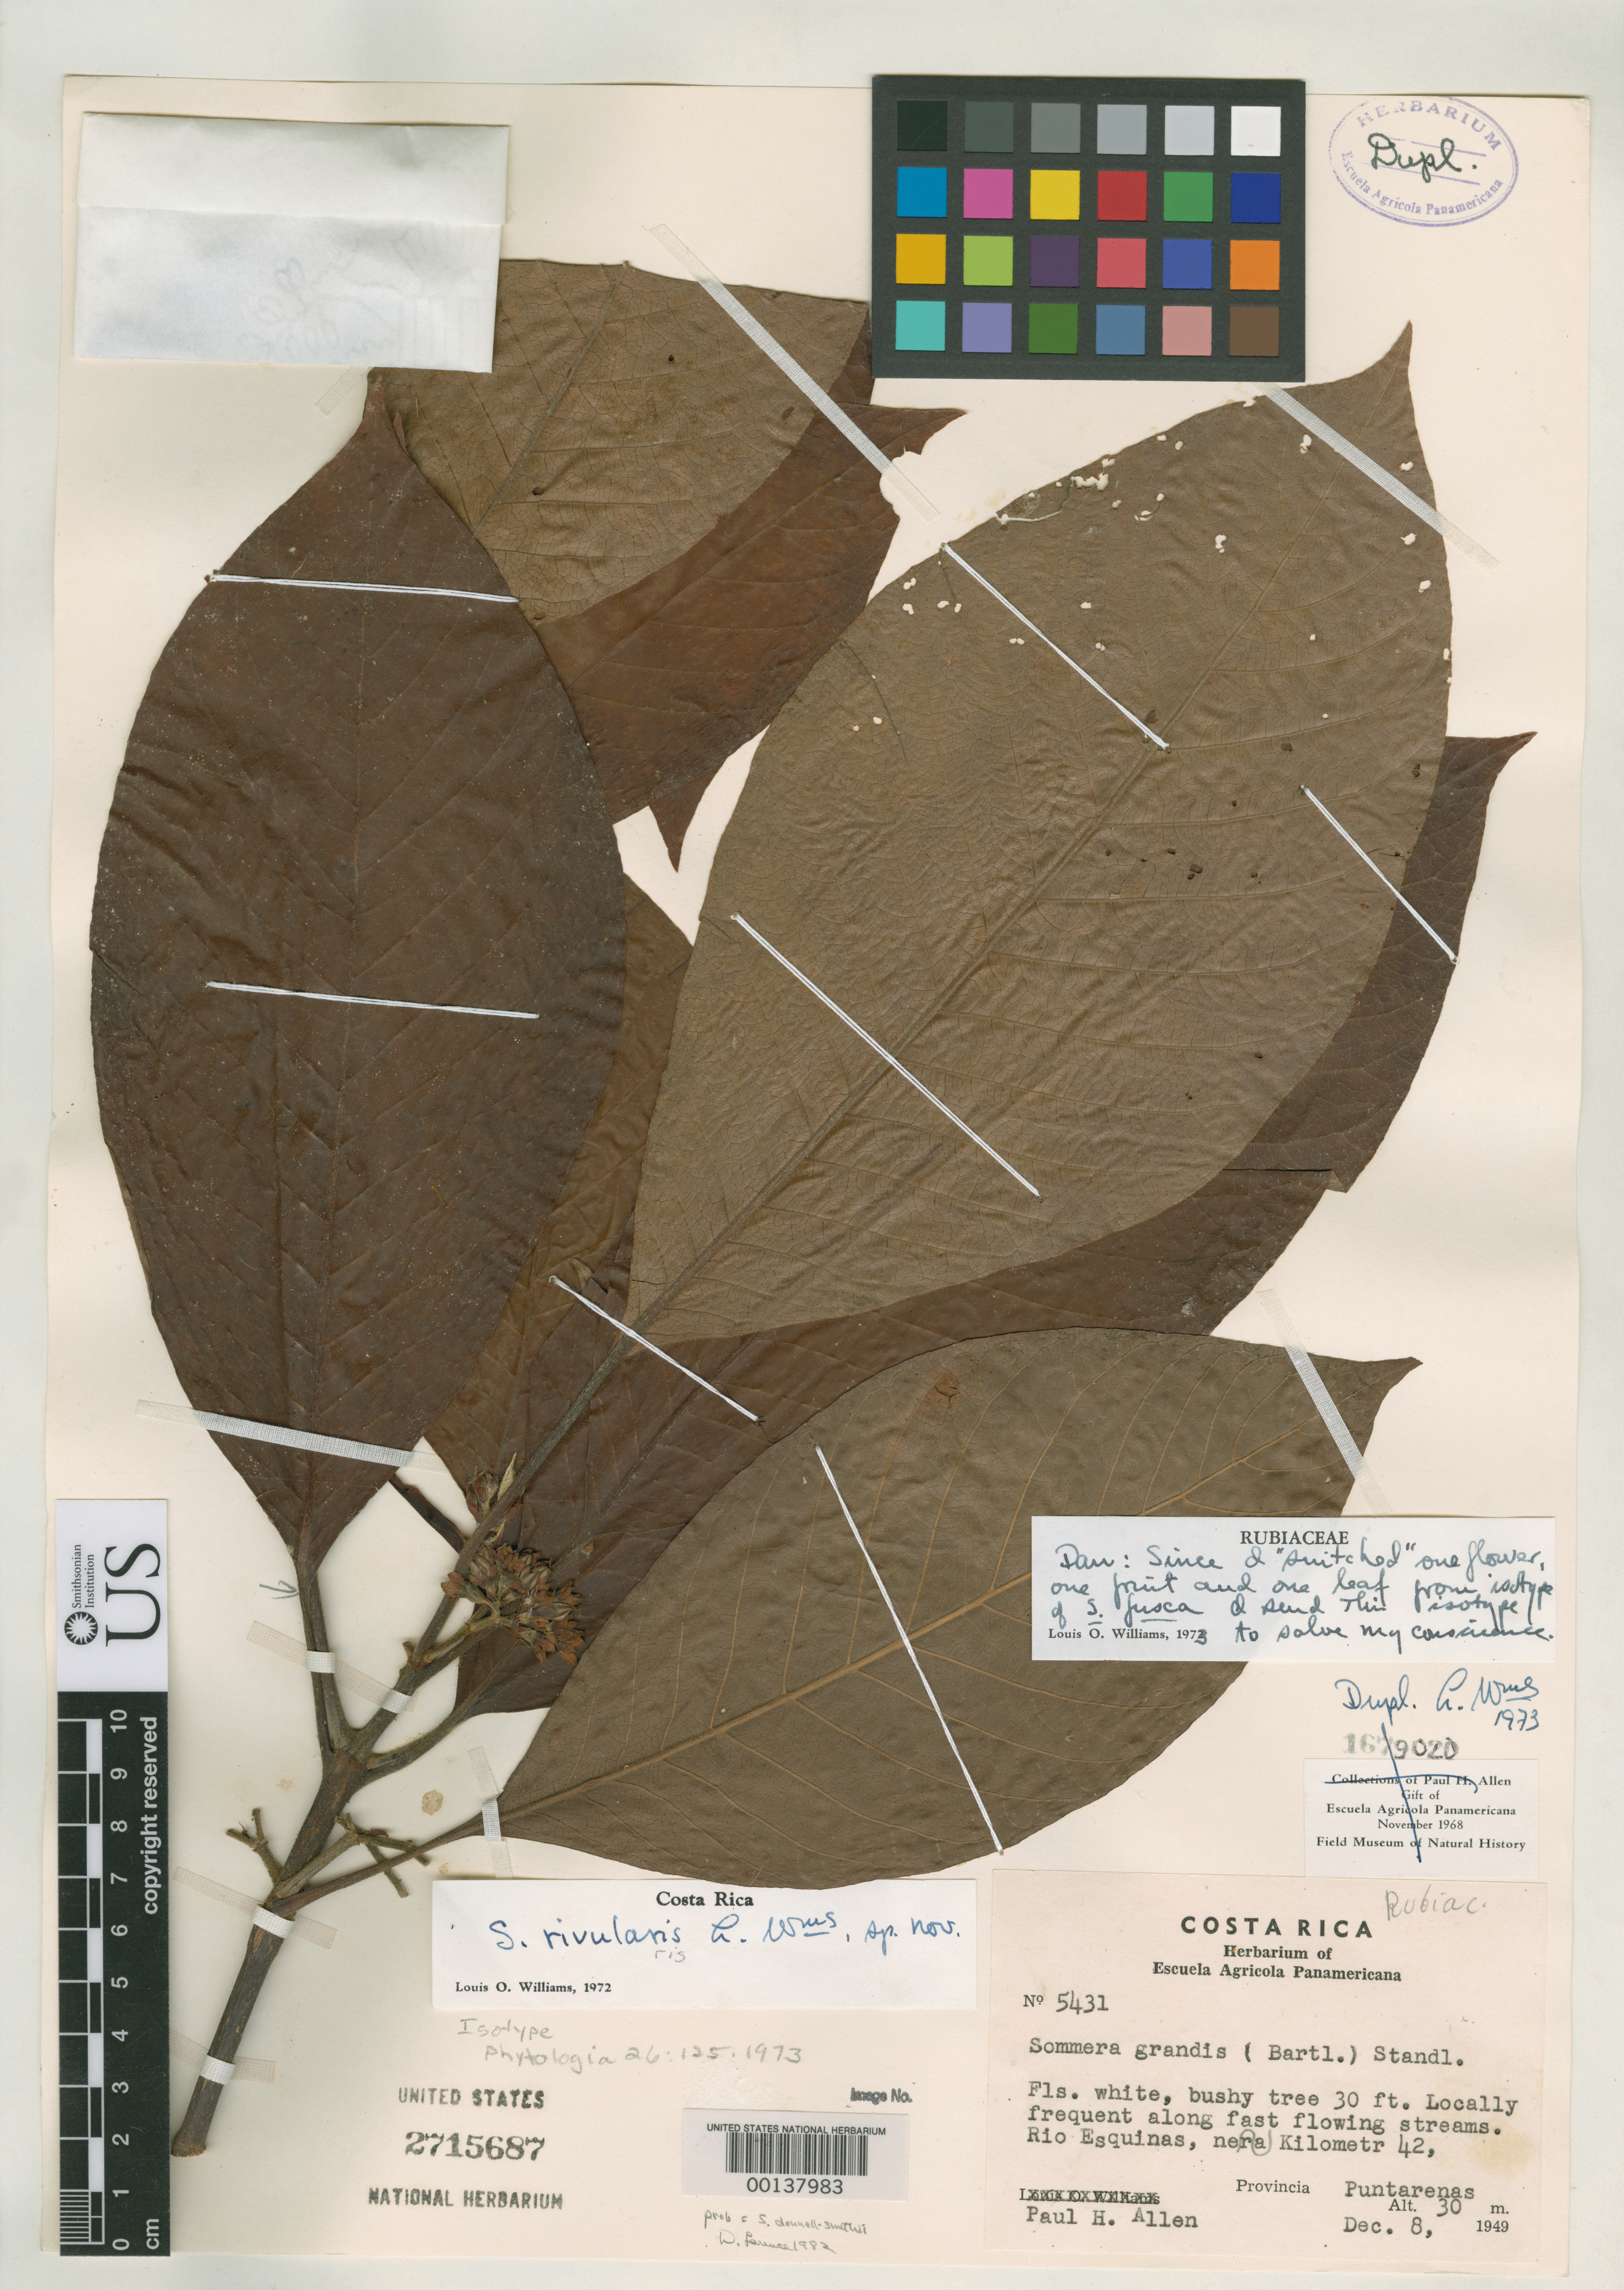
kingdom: Plantae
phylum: Tracheophyta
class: Magnoliopsida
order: Gentianales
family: Rubiaceae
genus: Sommera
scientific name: Sommera rivularis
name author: L.O. Williams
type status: Isotype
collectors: P. H. Allen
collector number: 5431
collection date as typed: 08 Dec 1949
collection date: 1949-12-08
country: Costa Rica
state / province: Puntarenas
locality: Rio Esquinas, near km. 42.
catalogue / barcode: US 2715687